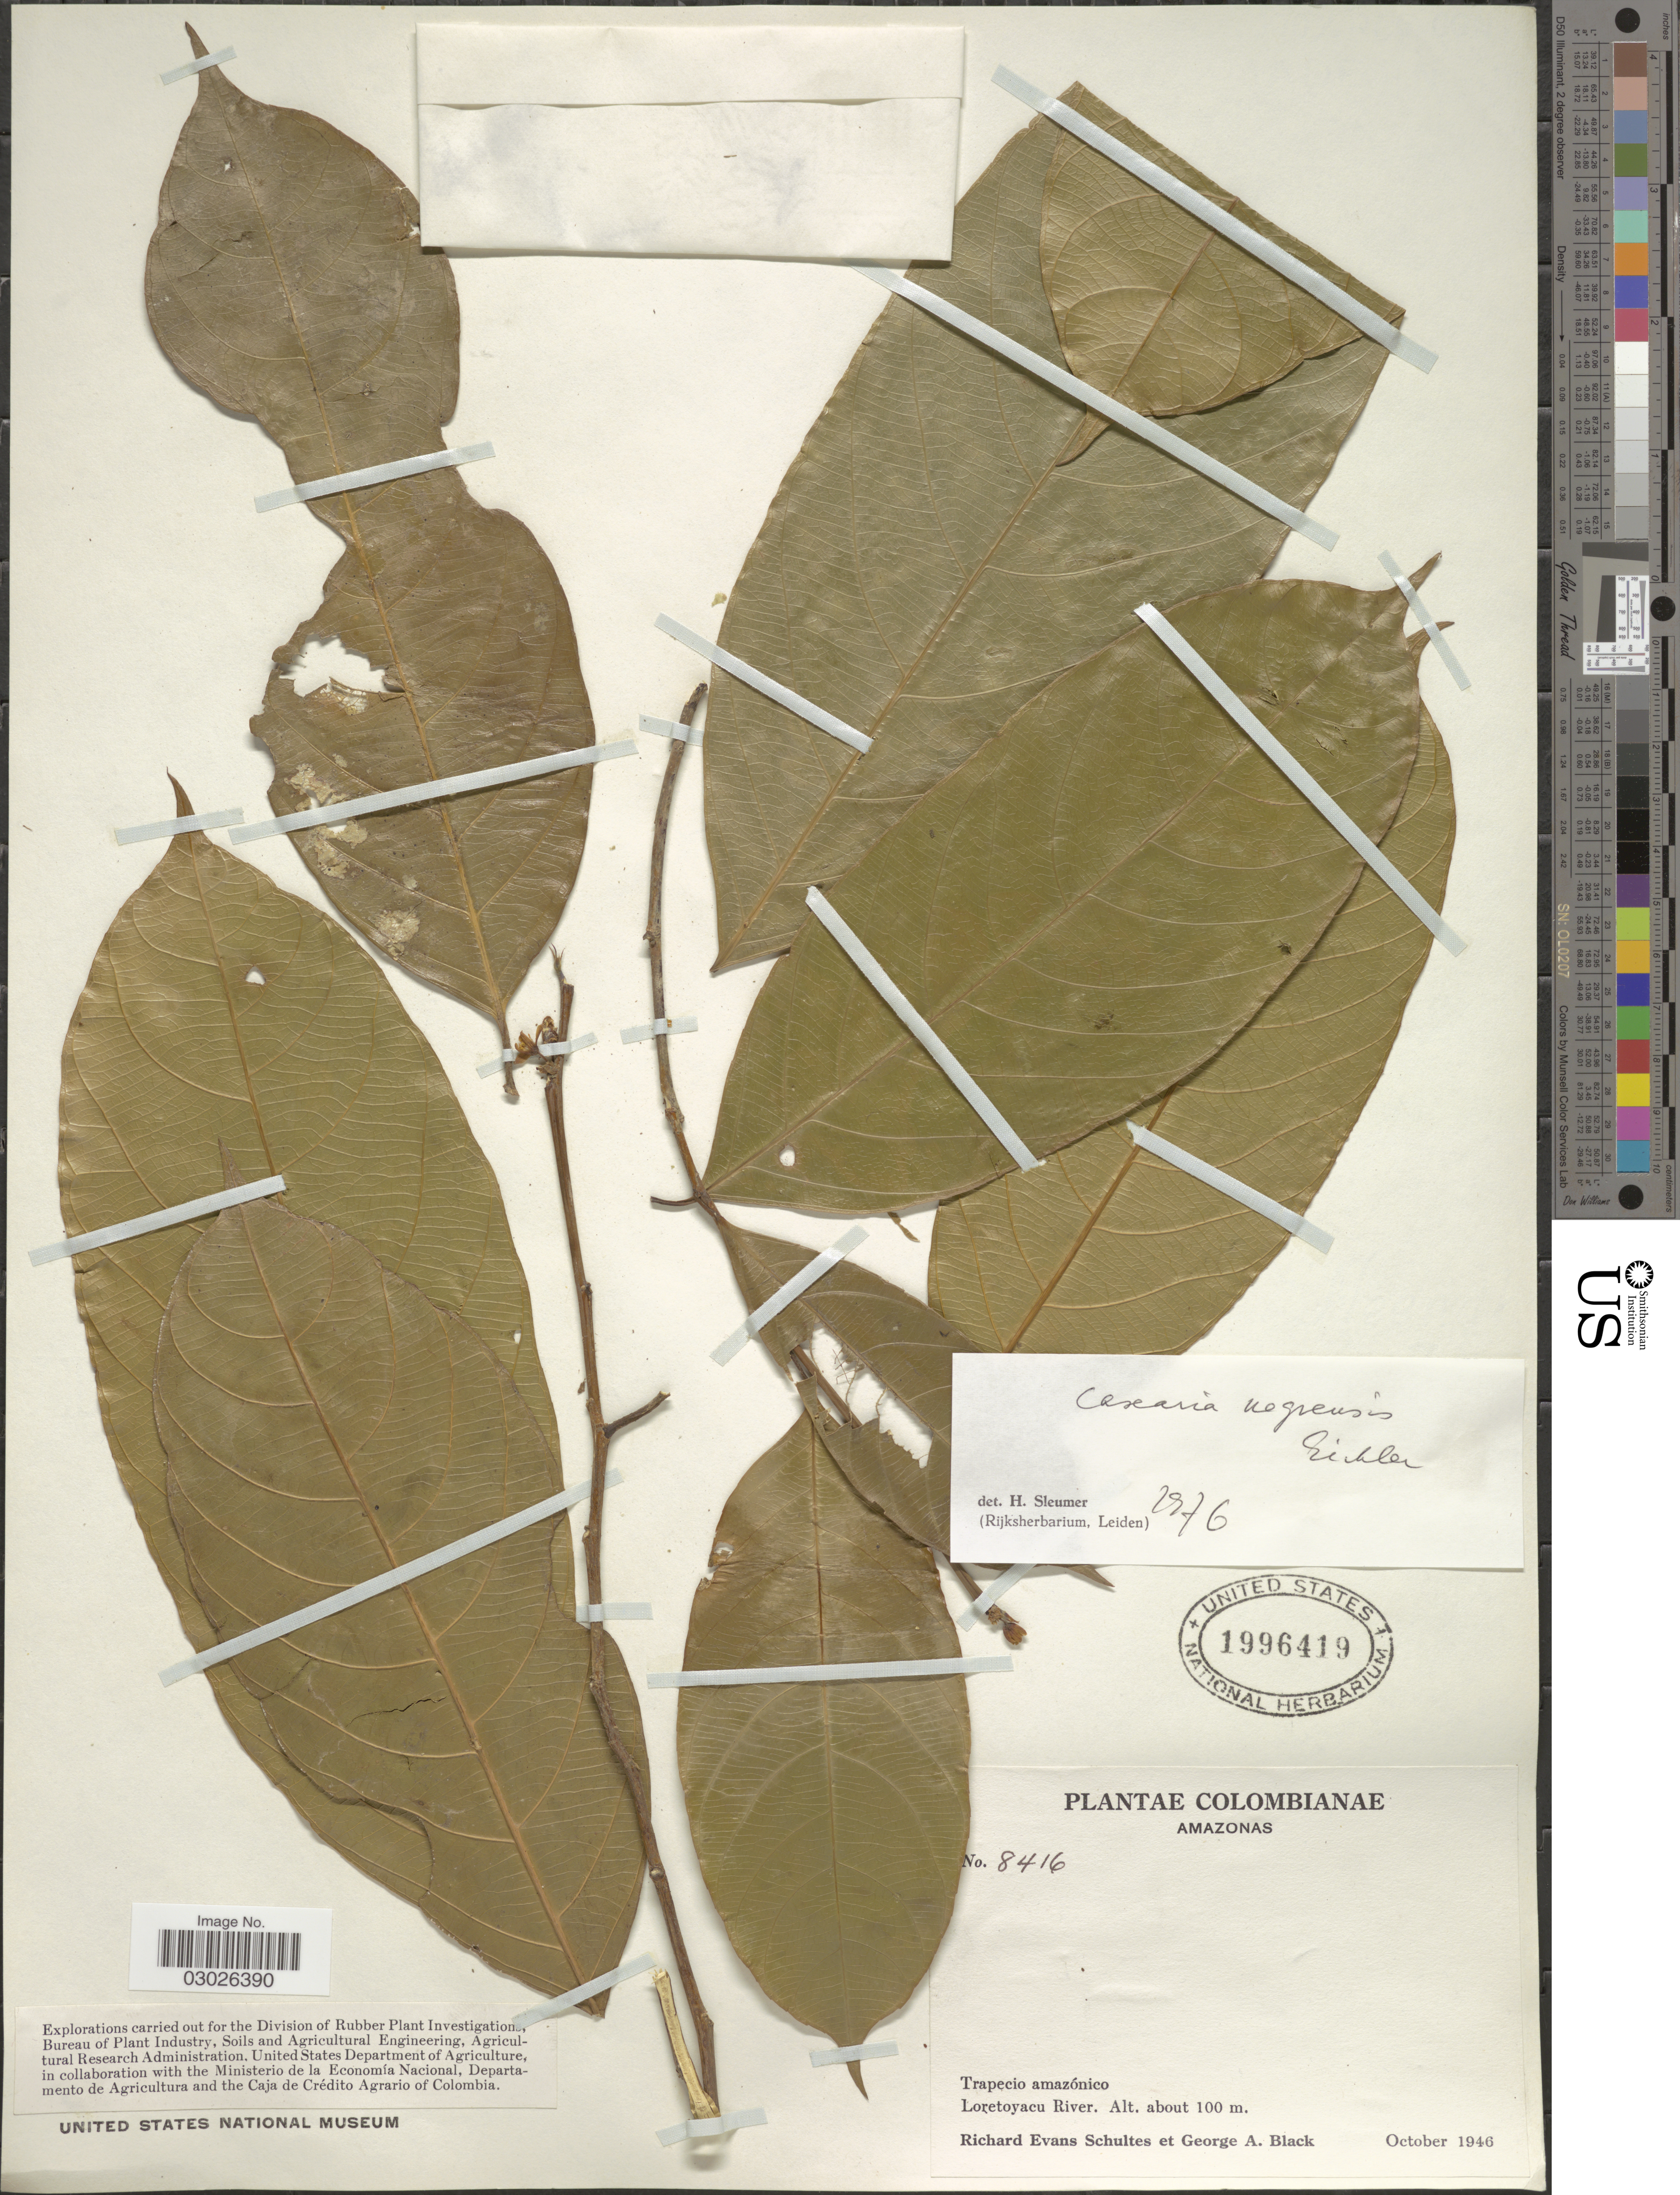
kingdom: Plantae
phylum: Tracheophyta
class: Magnoliopsida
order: Malpighiales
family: Salicaceae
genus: Casearia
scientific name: Casearia negrensis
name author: Eichler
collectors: R. E. Schultes & G. A. Black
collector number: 8416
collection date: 1946-10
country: Colombia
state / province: Amazônas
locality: Trapecio amazónico. Loretoyacu River.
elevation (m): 100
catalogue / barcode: US 1996419